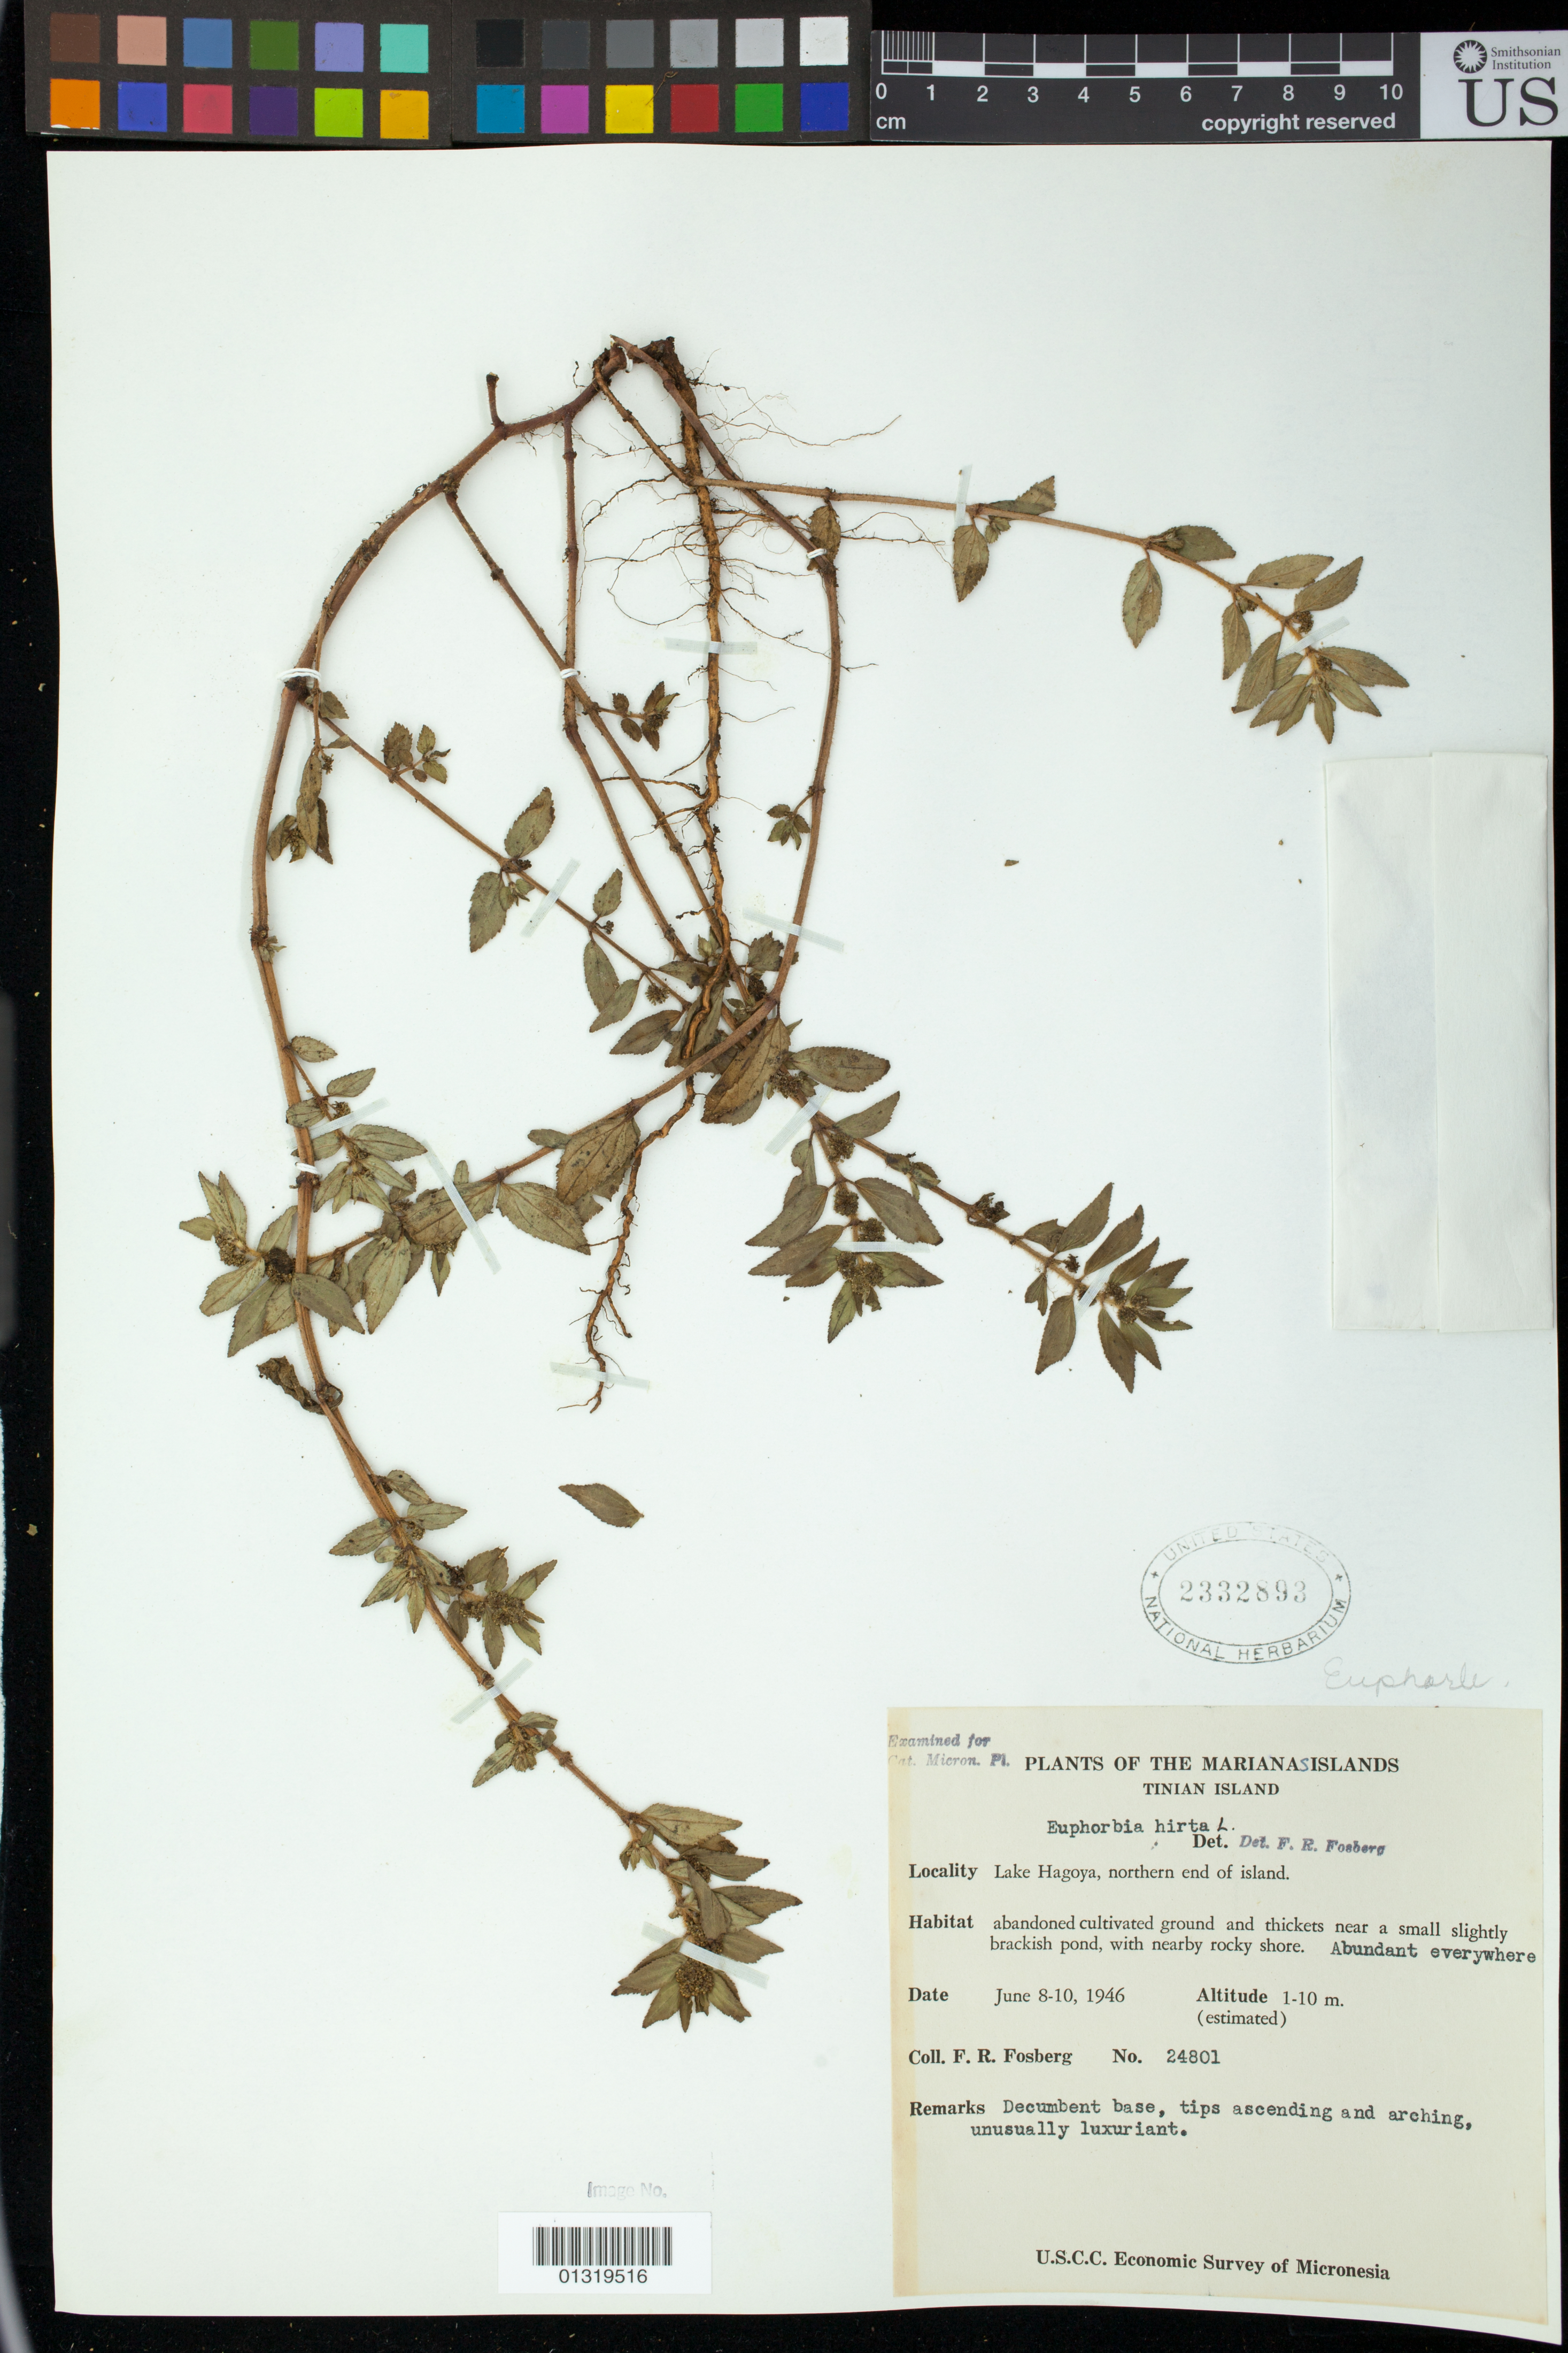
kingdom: Plantae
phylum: Tracheophyta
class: Magnoliopsida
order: Malpighiales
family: Euphorbiaceae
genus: Euphorbia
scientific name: Euphorbia hirta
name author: L.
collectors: F. R. Fosberg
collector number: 24801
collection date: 1946-06-08/1946-06-10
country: Northern Mariana Islands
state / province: Tinian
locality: Lake Hagoya, northern end of island; near a small slightly brackish pond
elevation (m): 10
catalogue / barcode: US 2332893